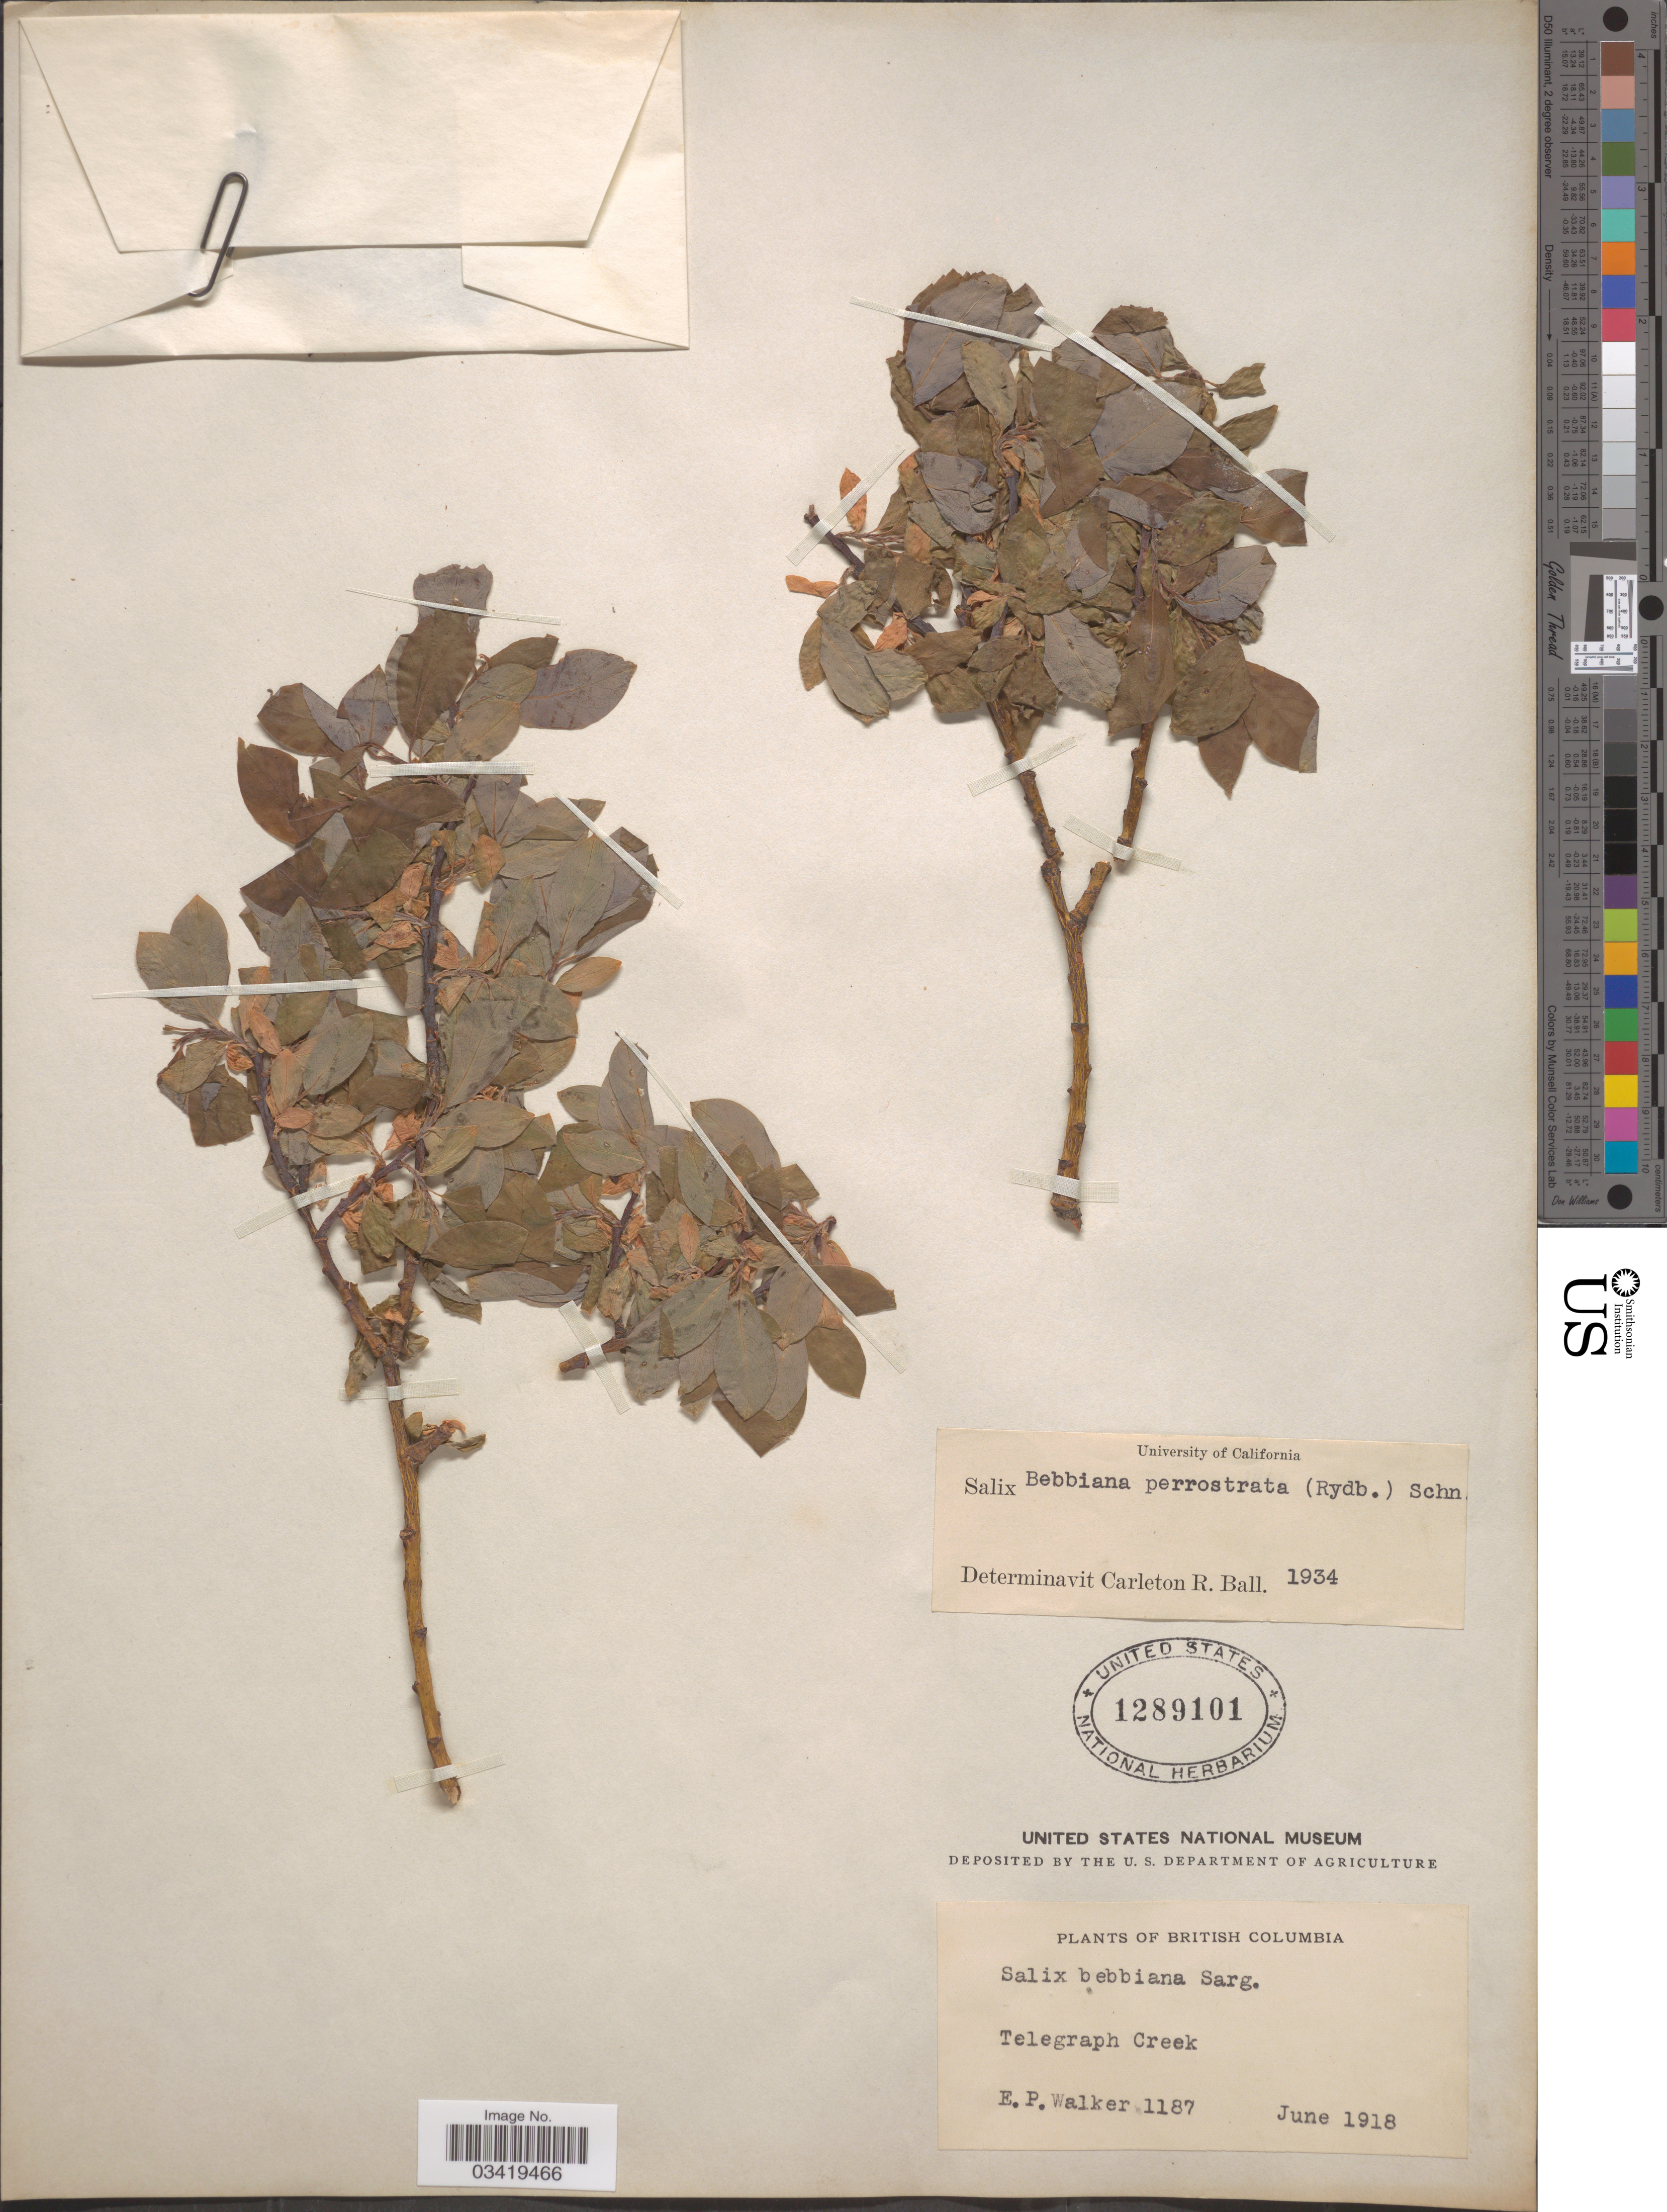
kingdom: Plantae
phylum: Tracheophyta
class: Magnoliopsida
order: Malpighiales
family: Salicaceae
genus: Salix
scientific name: Salix bebbiana var. perrostrata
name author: Sarg.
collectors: E. Walker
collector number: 1187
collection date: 1918-06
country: Canada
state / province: British Columbia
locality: Telegraph Creek.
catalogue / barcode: US 1289101